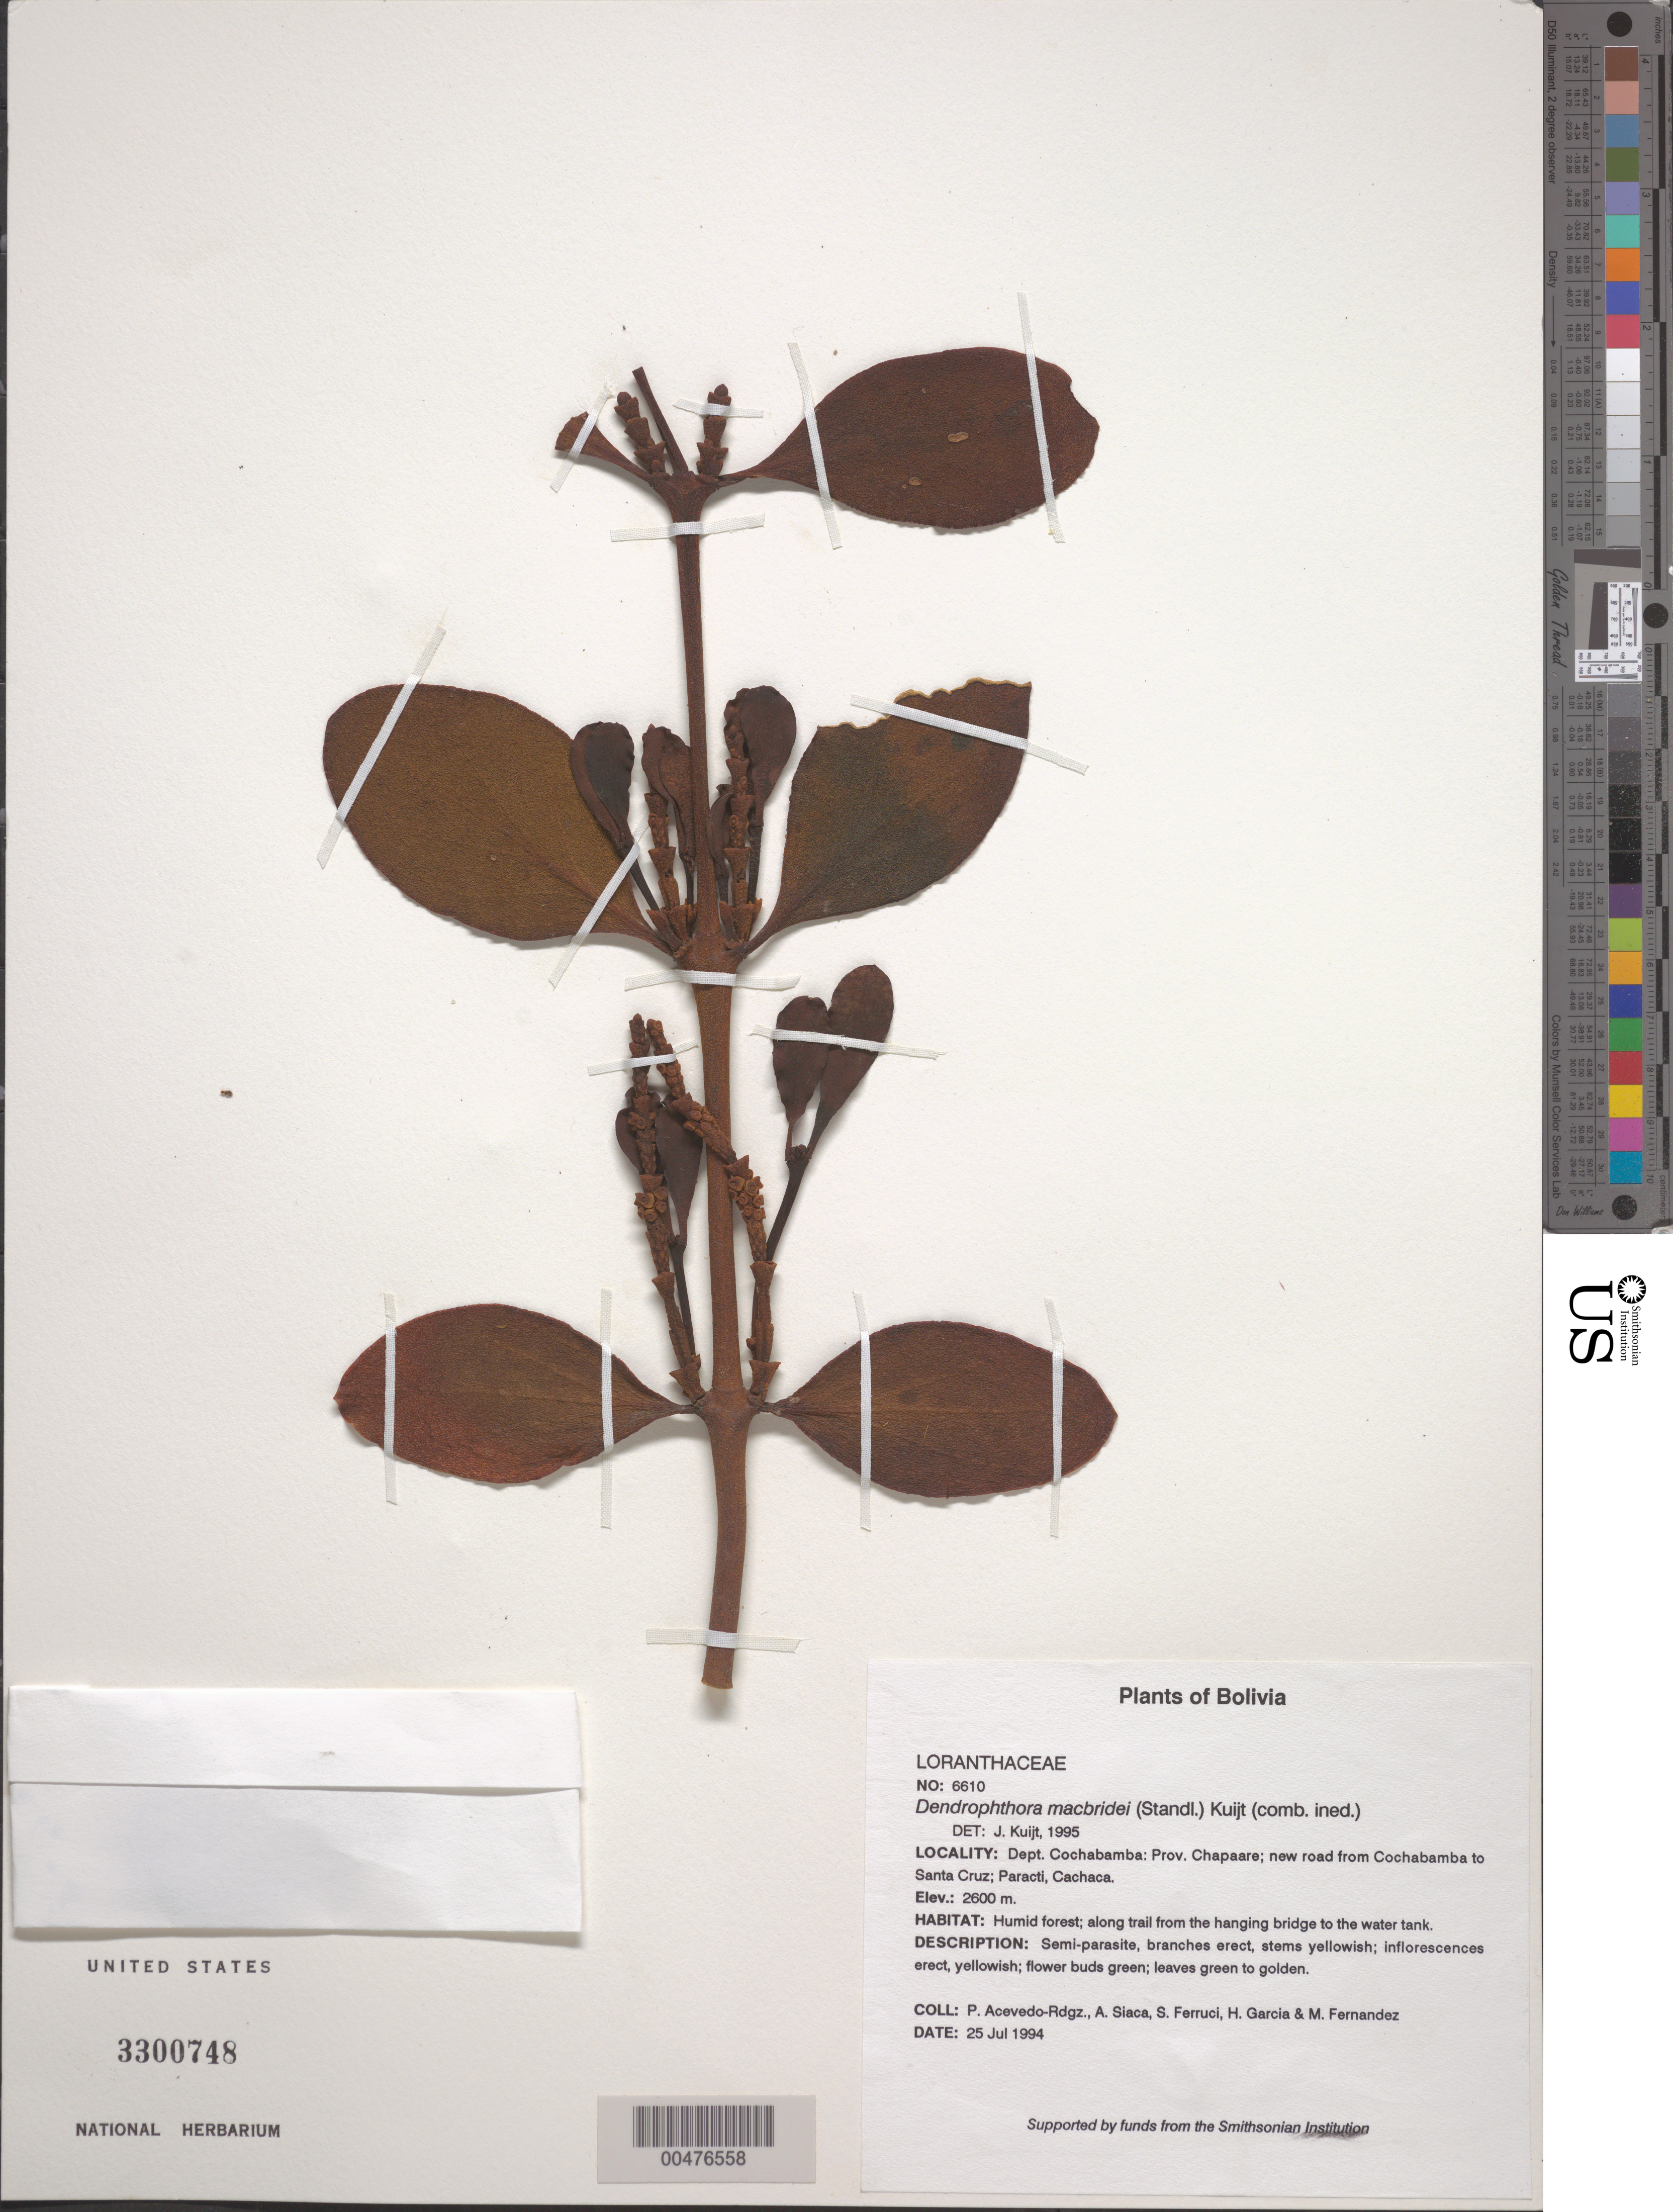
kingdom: Plantae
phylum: Tracheophyta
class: Magnoliopsida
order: Santalales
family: Viscaceae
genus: Dendrophthora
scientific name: Dendrophthora macbridei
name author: (Standl.) Kuijt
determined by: Kuijt, Job, (CANADA)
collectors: P. Acevedo-Rodr., A. Siaca, S. Ferrucci, H. Garcia & M. Fernández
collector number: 6610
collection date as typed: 25 Jul 1994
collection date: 1994-07-25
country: Bolivia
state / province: Cochabamba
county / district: Chapaare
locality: Depart. Cochabamba; Prov. Chapaare; new road from Cochabamba to Santa Cruz; Paracti, Cachaca.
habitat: Humid forest; along trail from the hanging bridge to the water tank.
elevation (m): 2600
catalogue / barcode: US 3300748